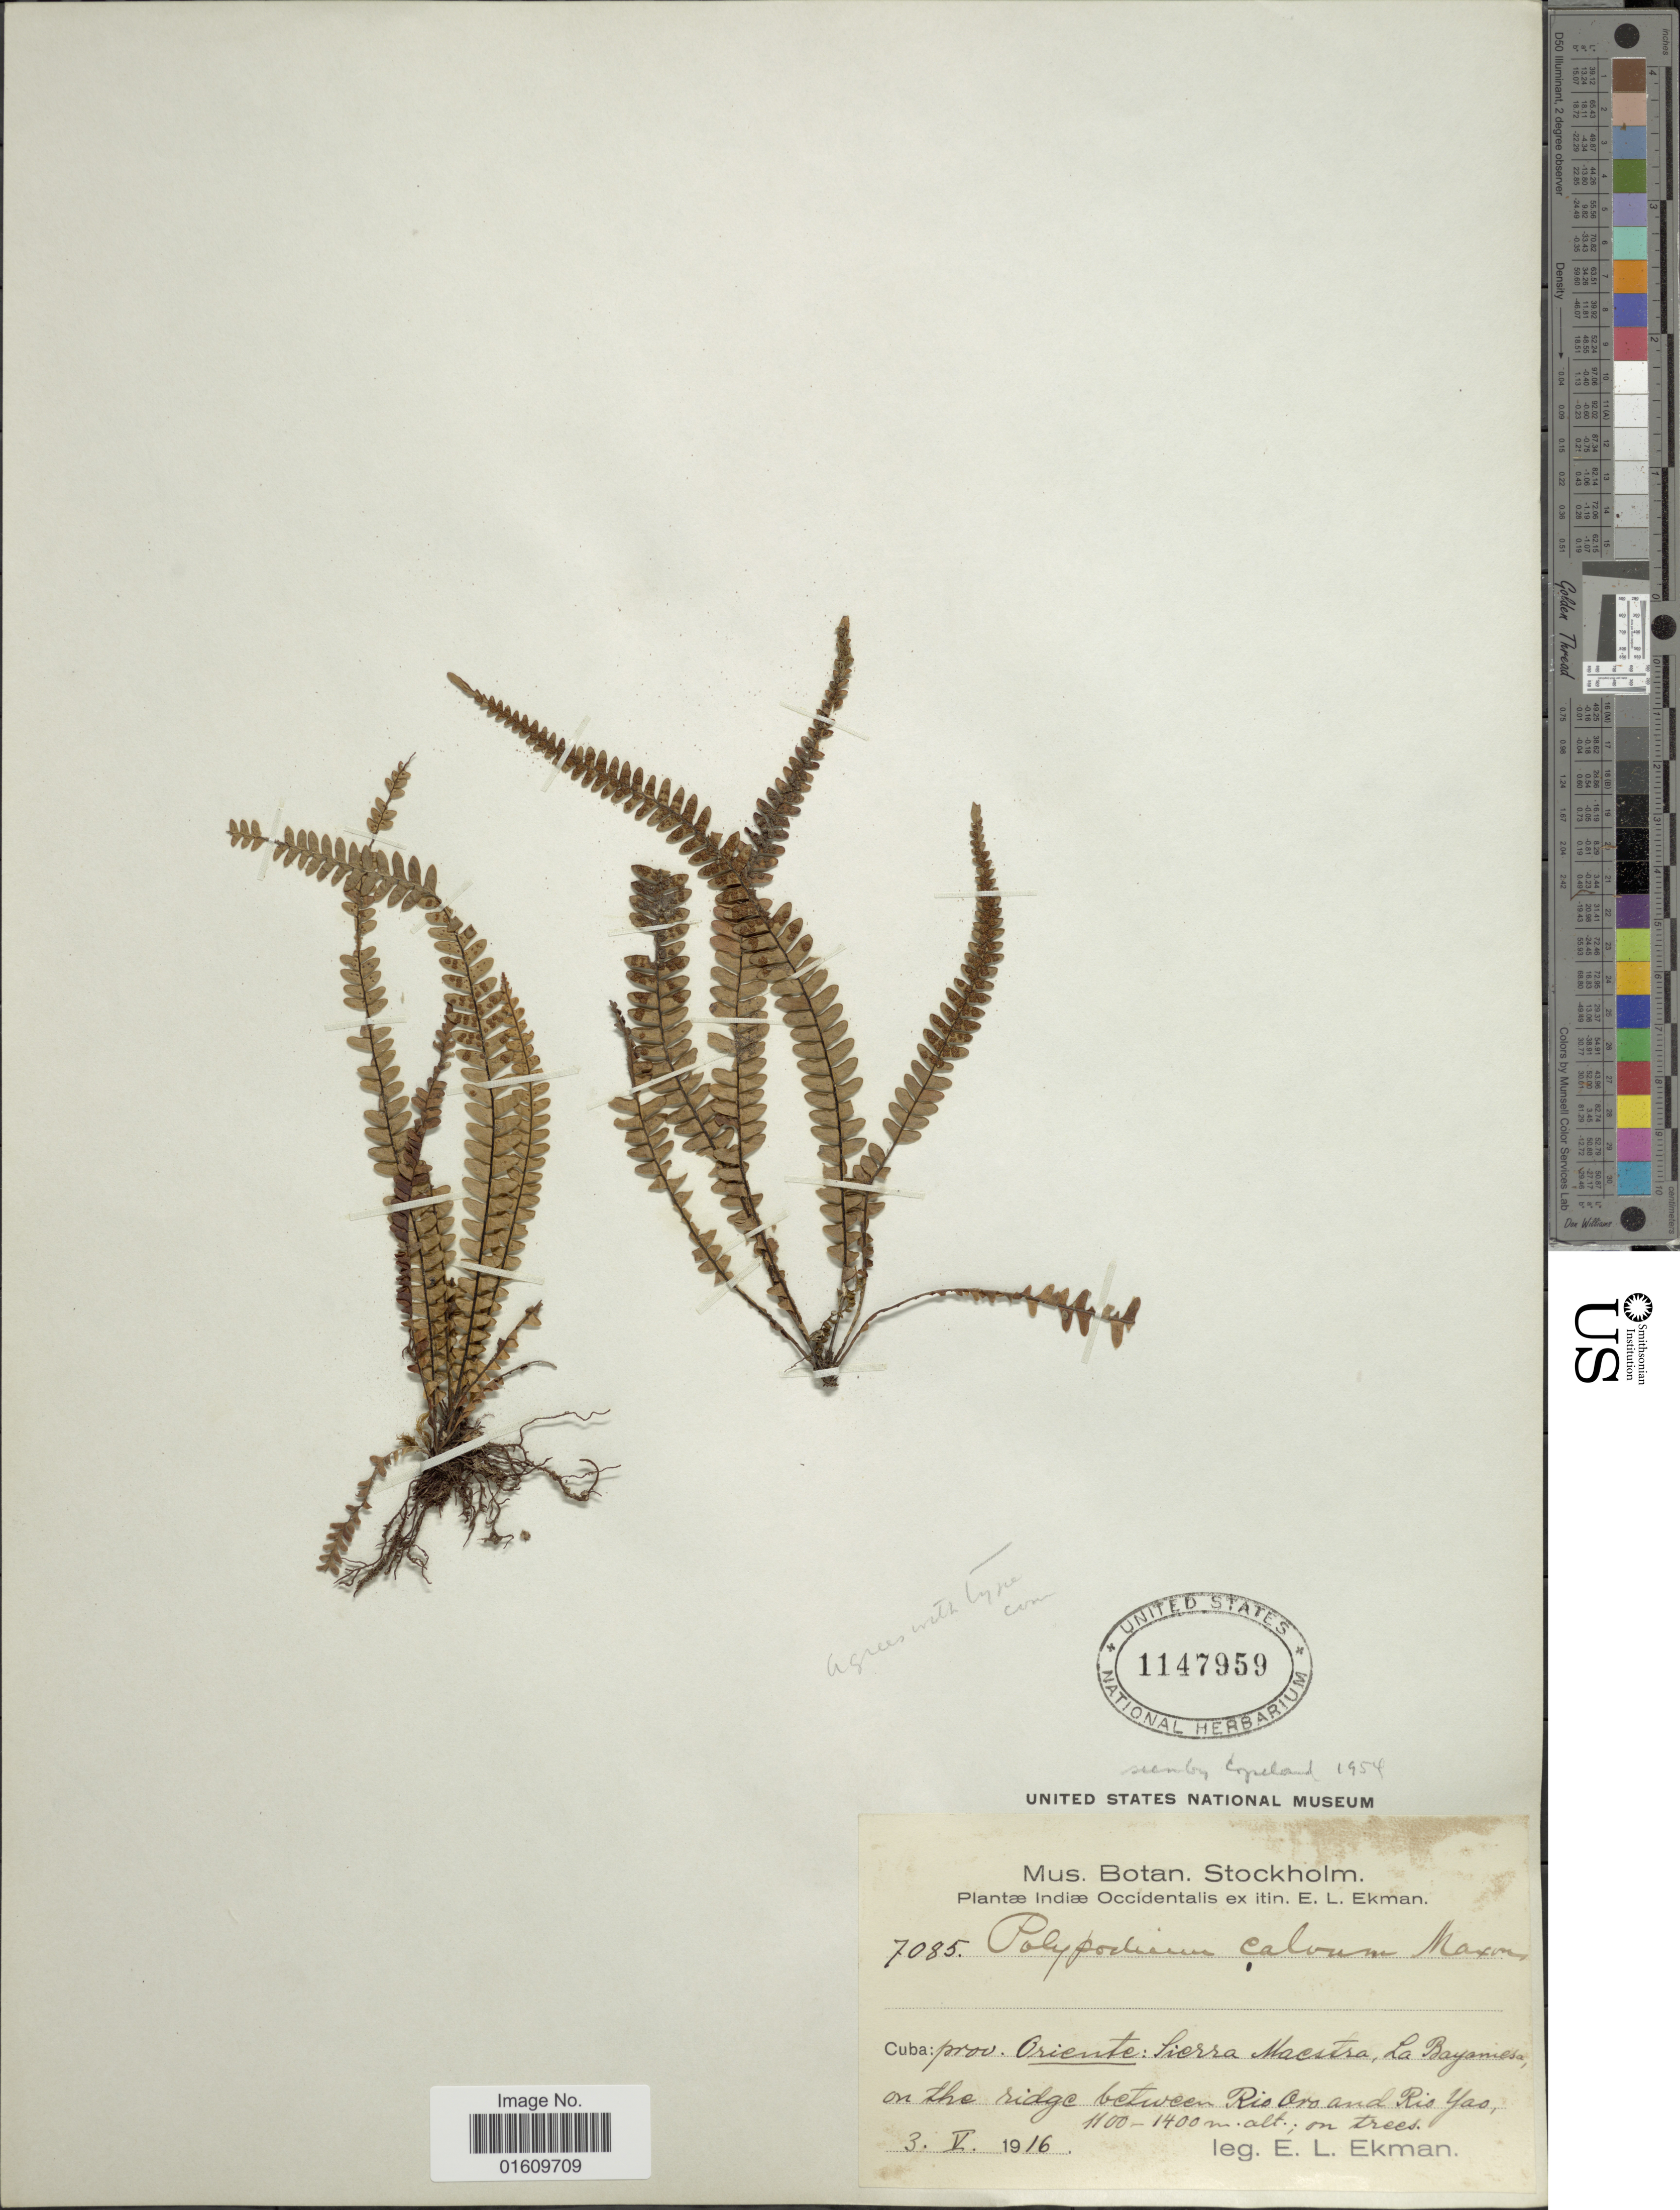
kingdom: Plantae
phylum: Tracheophyta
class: Polypodiopsida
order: Polypodiales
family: Polypodiaceae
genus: Melpomene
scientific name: Melpomene melanosticta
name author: (Kunze) A.R. Sm. & R.C. Moran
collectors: E. L. Ekman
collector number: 7085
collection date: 1916-05-03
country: Cuba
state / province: Oriente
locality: Prov. Oriente, Sierra Maestra, La Bayaniesa on the ridge between Rio Oro and Rio Yao.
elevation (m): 1100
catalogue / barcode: US 1147959